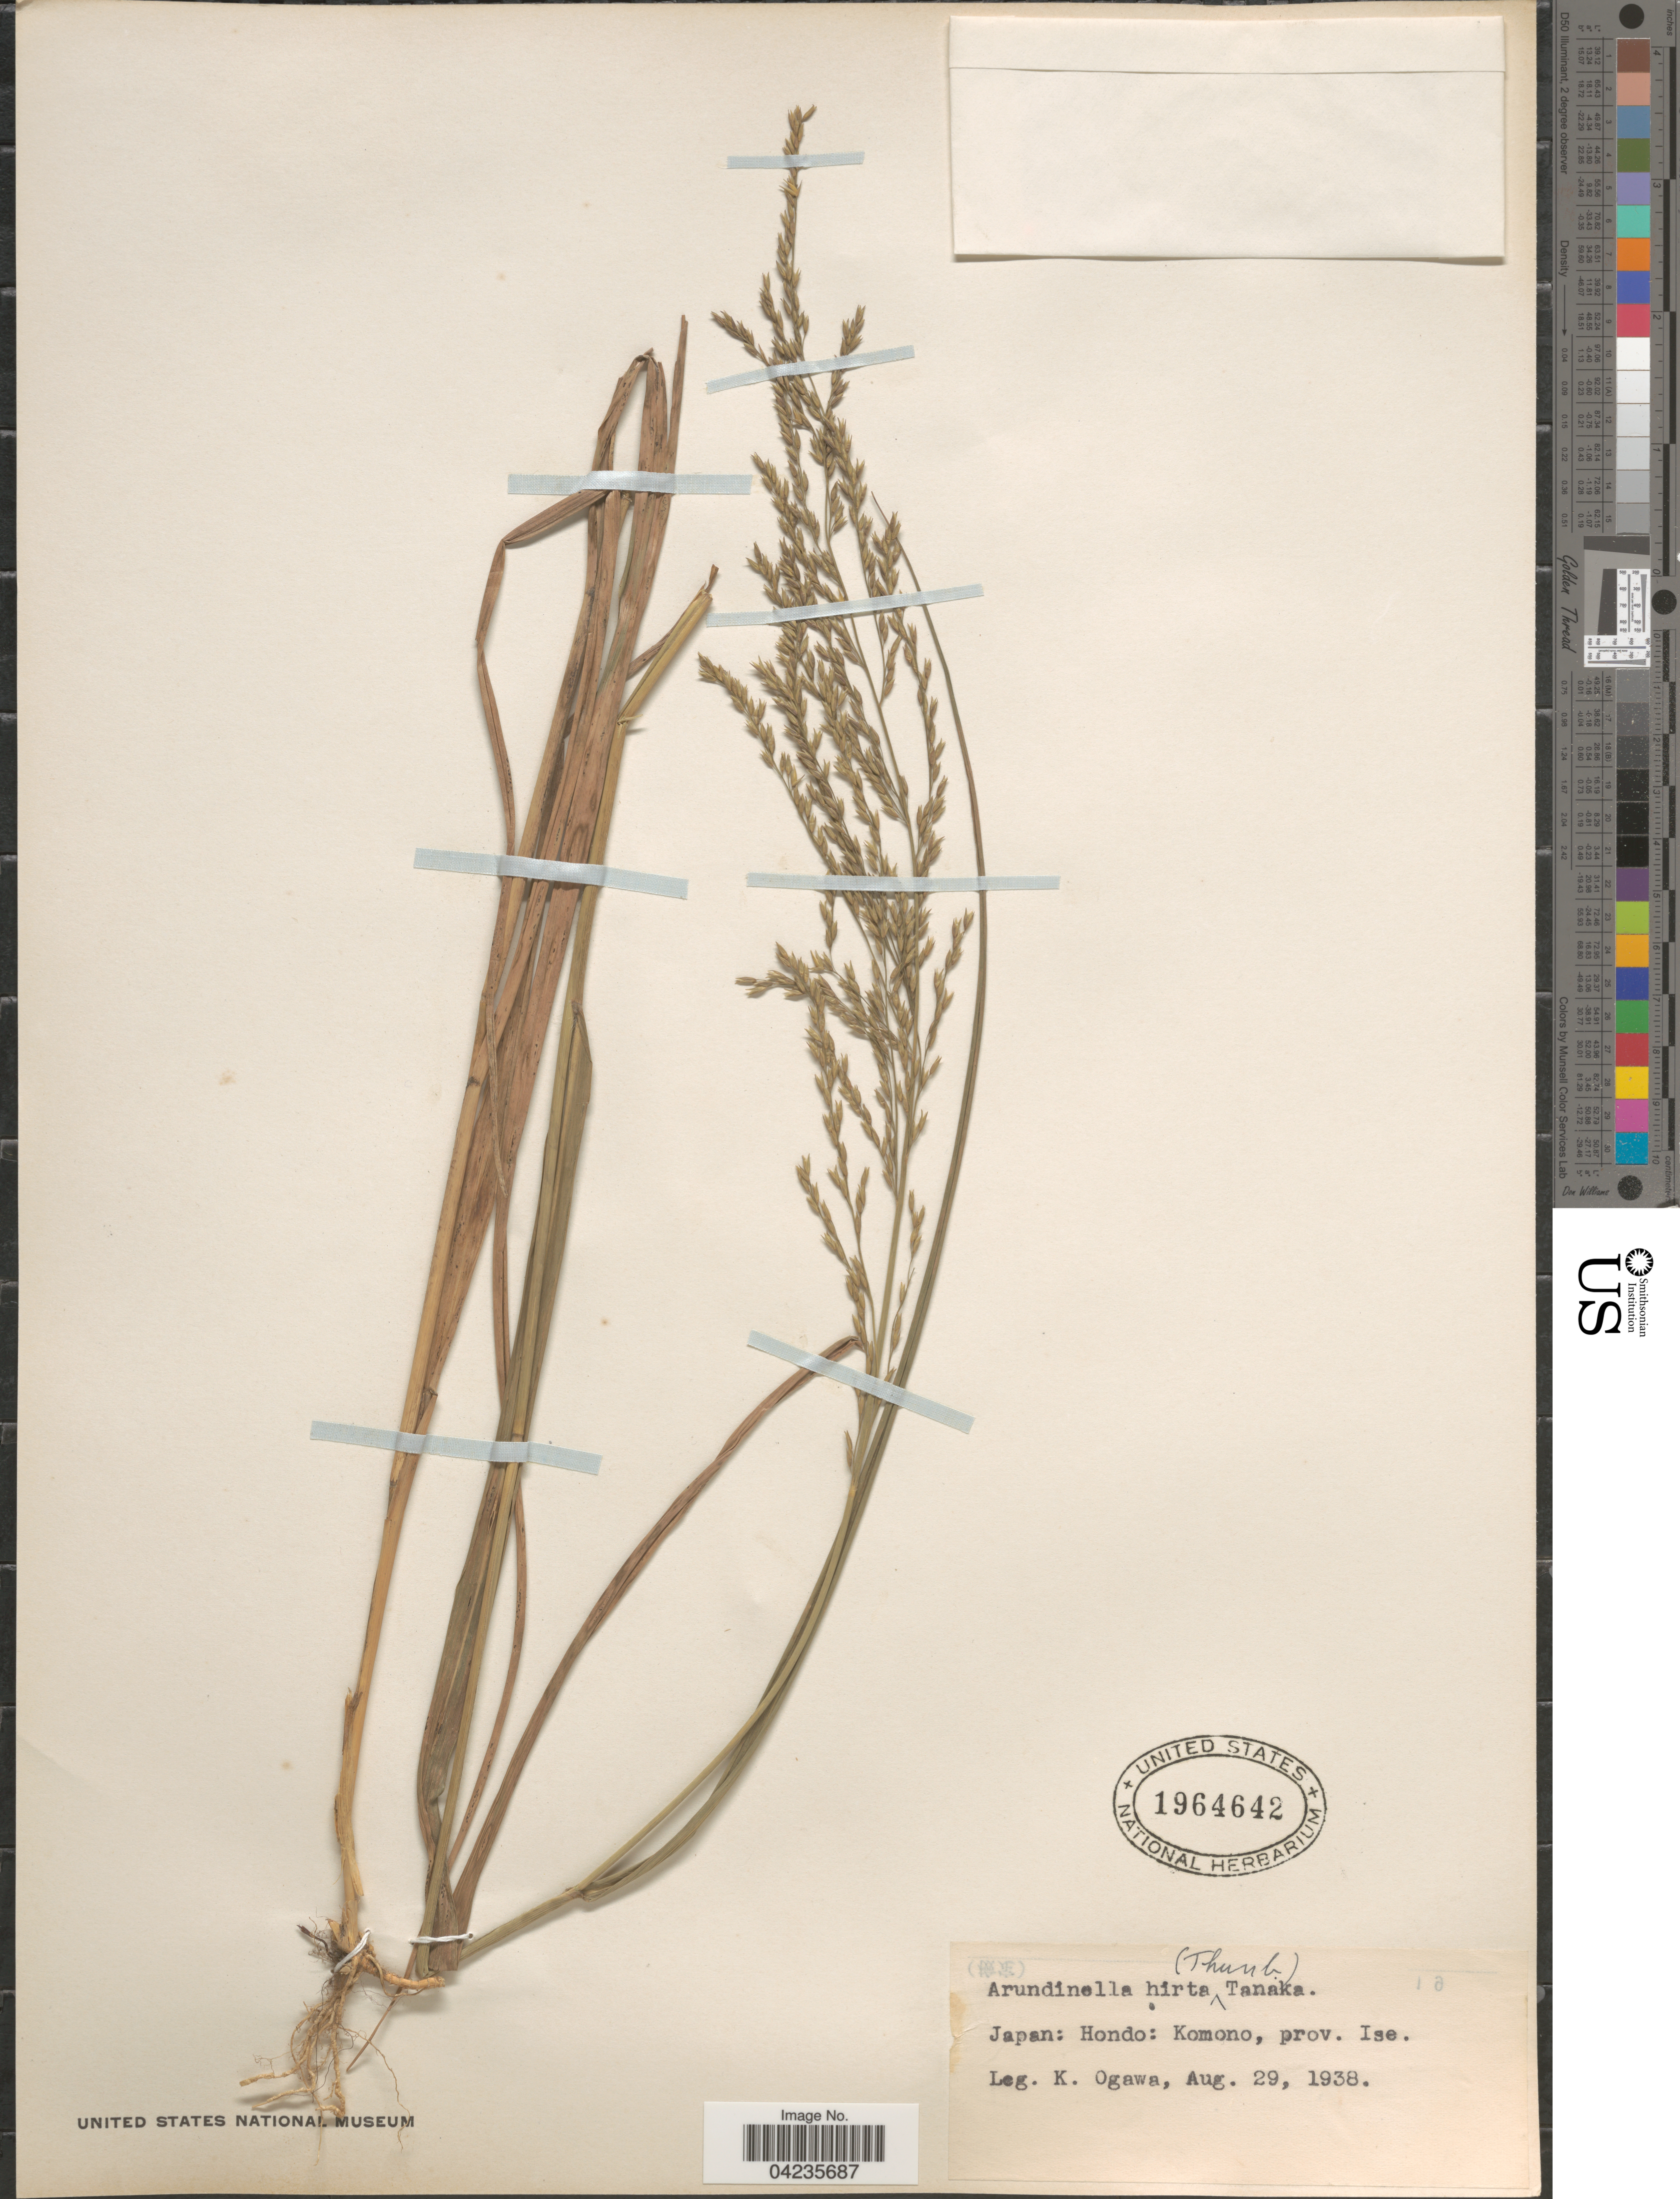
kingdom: Plantae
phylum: Tracheophyta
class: Liliopsida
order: Poales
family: Poaceae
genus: Arundinella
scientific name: Arundinella hirta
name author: (Thunb.) Tanaka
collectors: K. Ogawa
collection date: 1938-08-29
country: Japan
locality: Hondo: Komono, prov. Ise.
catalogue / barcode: US 1964642